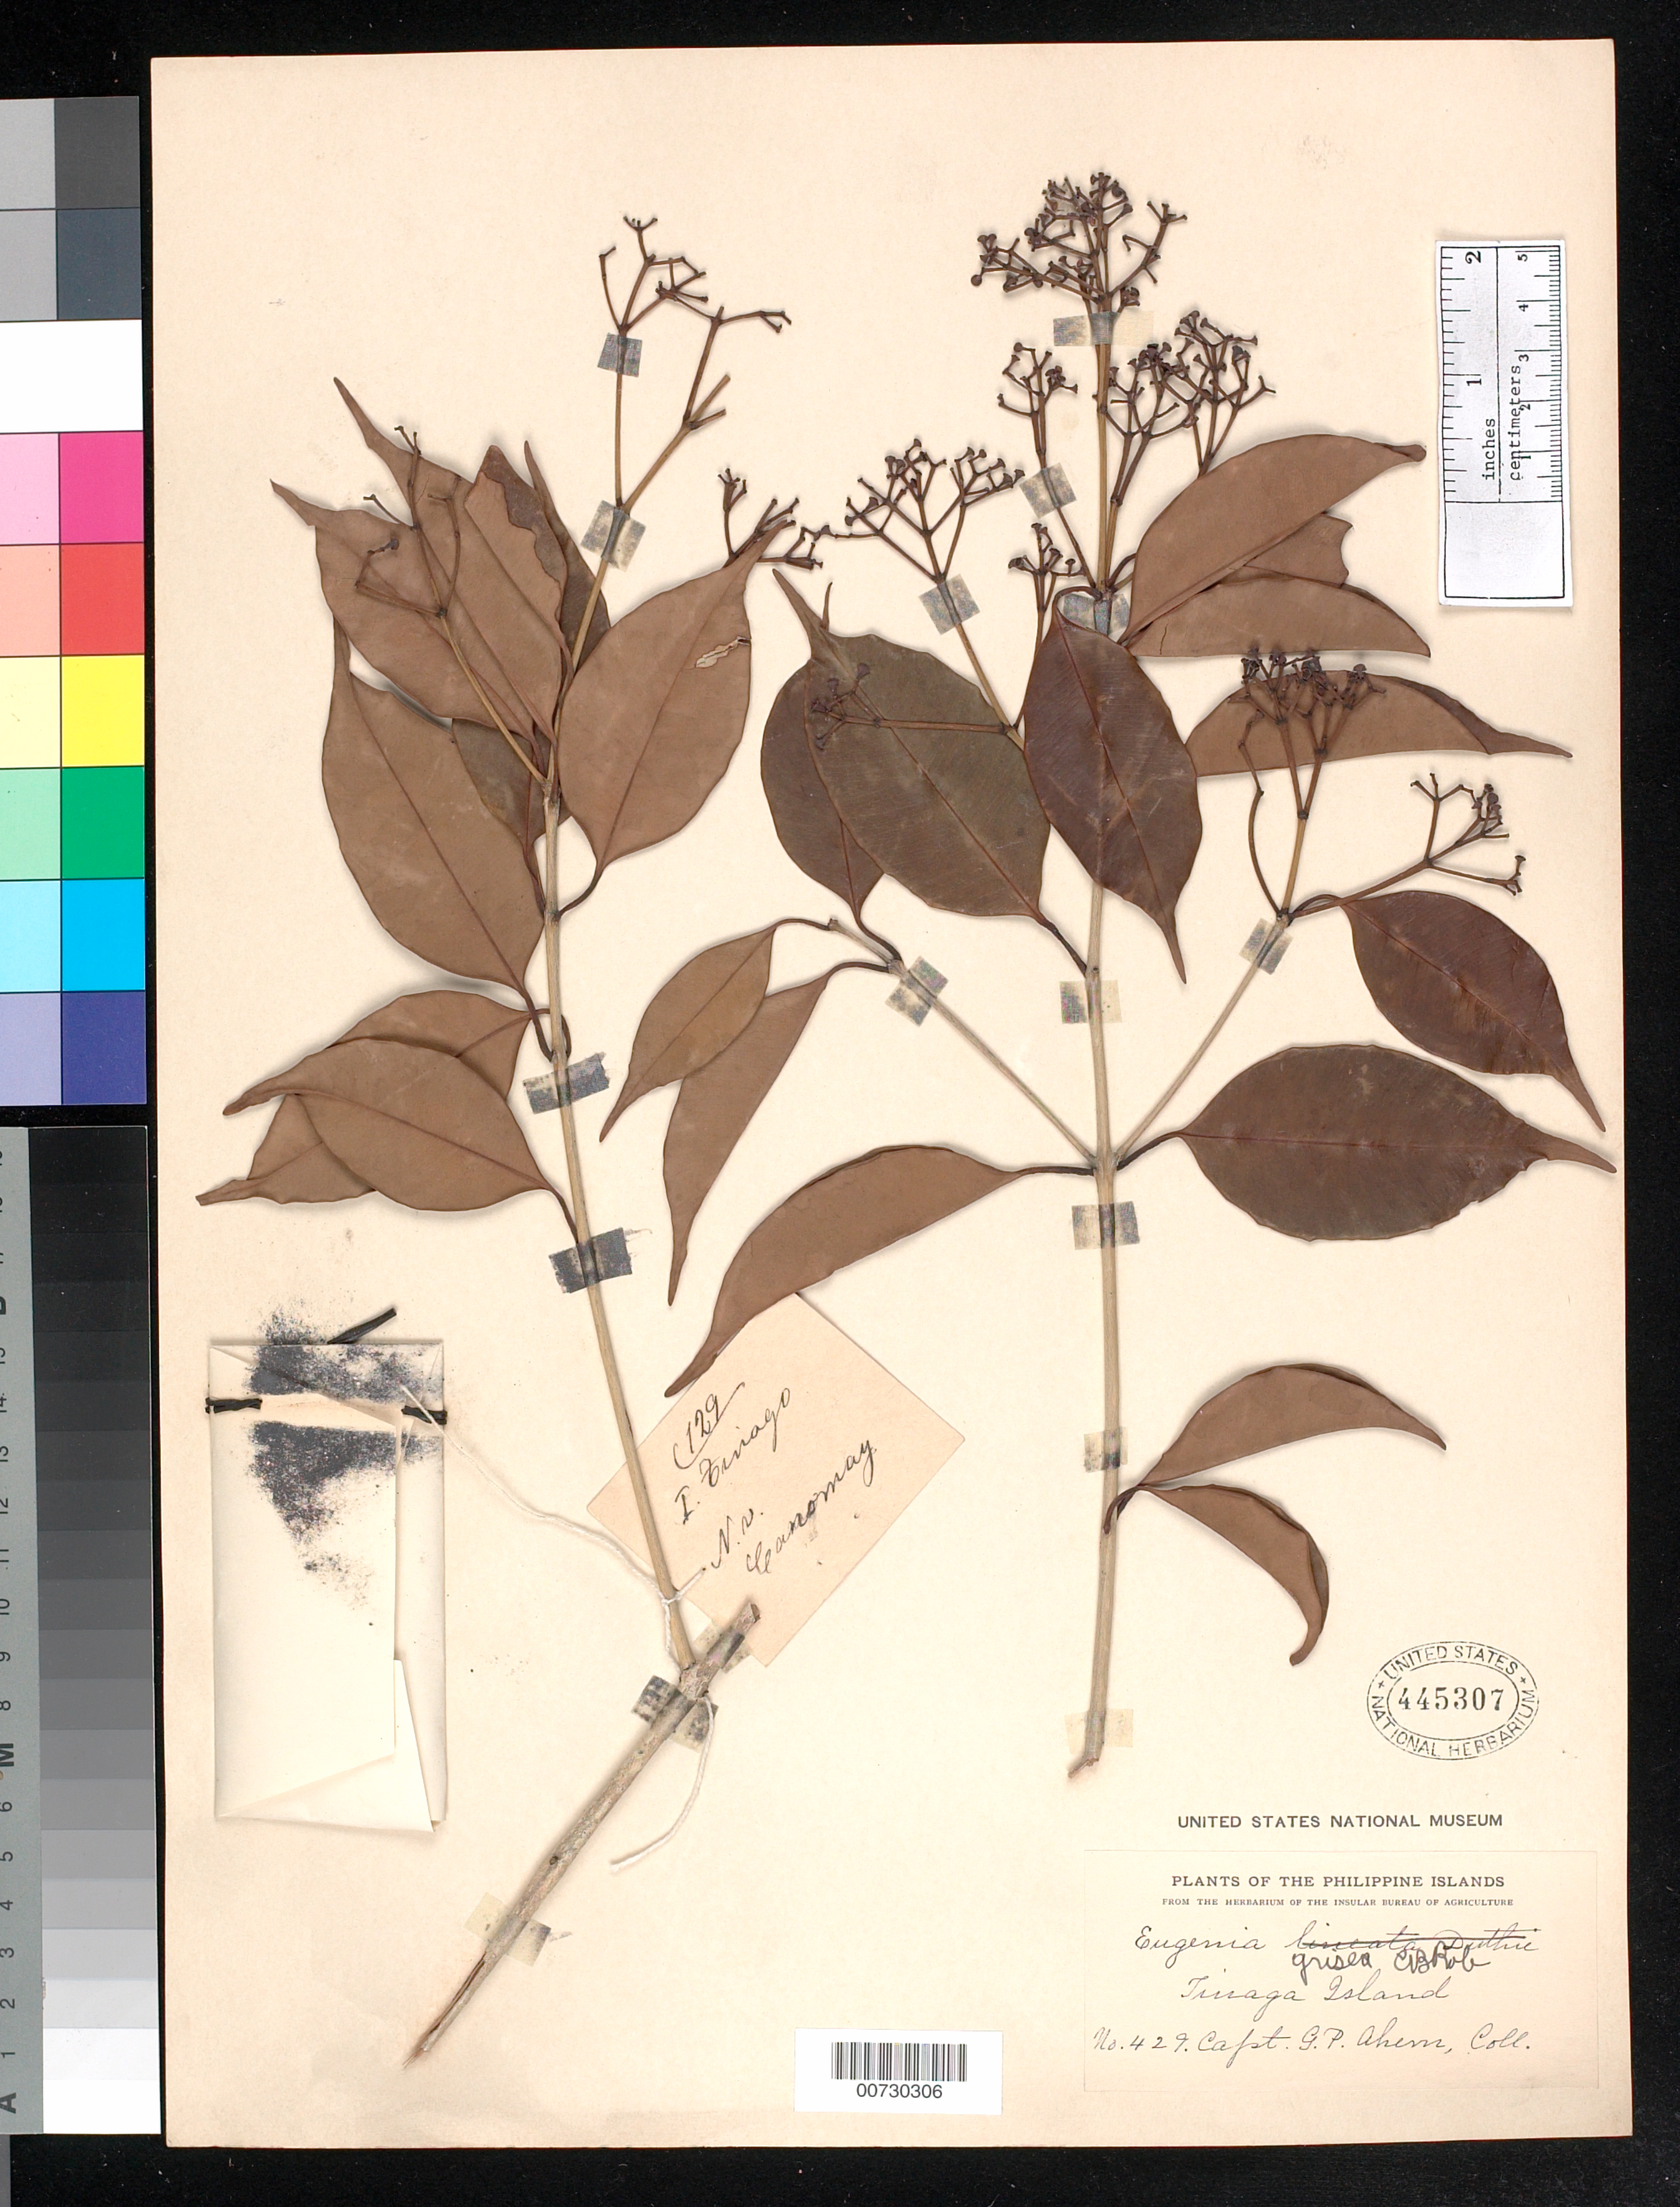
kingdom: Plantae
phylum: Tracheophyta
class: Magnoliopsida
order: Myrtales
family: Myrtaceae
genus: Syzygium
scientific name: Syzygium griseum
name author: (C.B. Rob.) Airy Shaw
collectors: G. Ahern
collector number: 429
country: Philippines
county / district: Tinaga Island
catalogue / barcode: US 445307